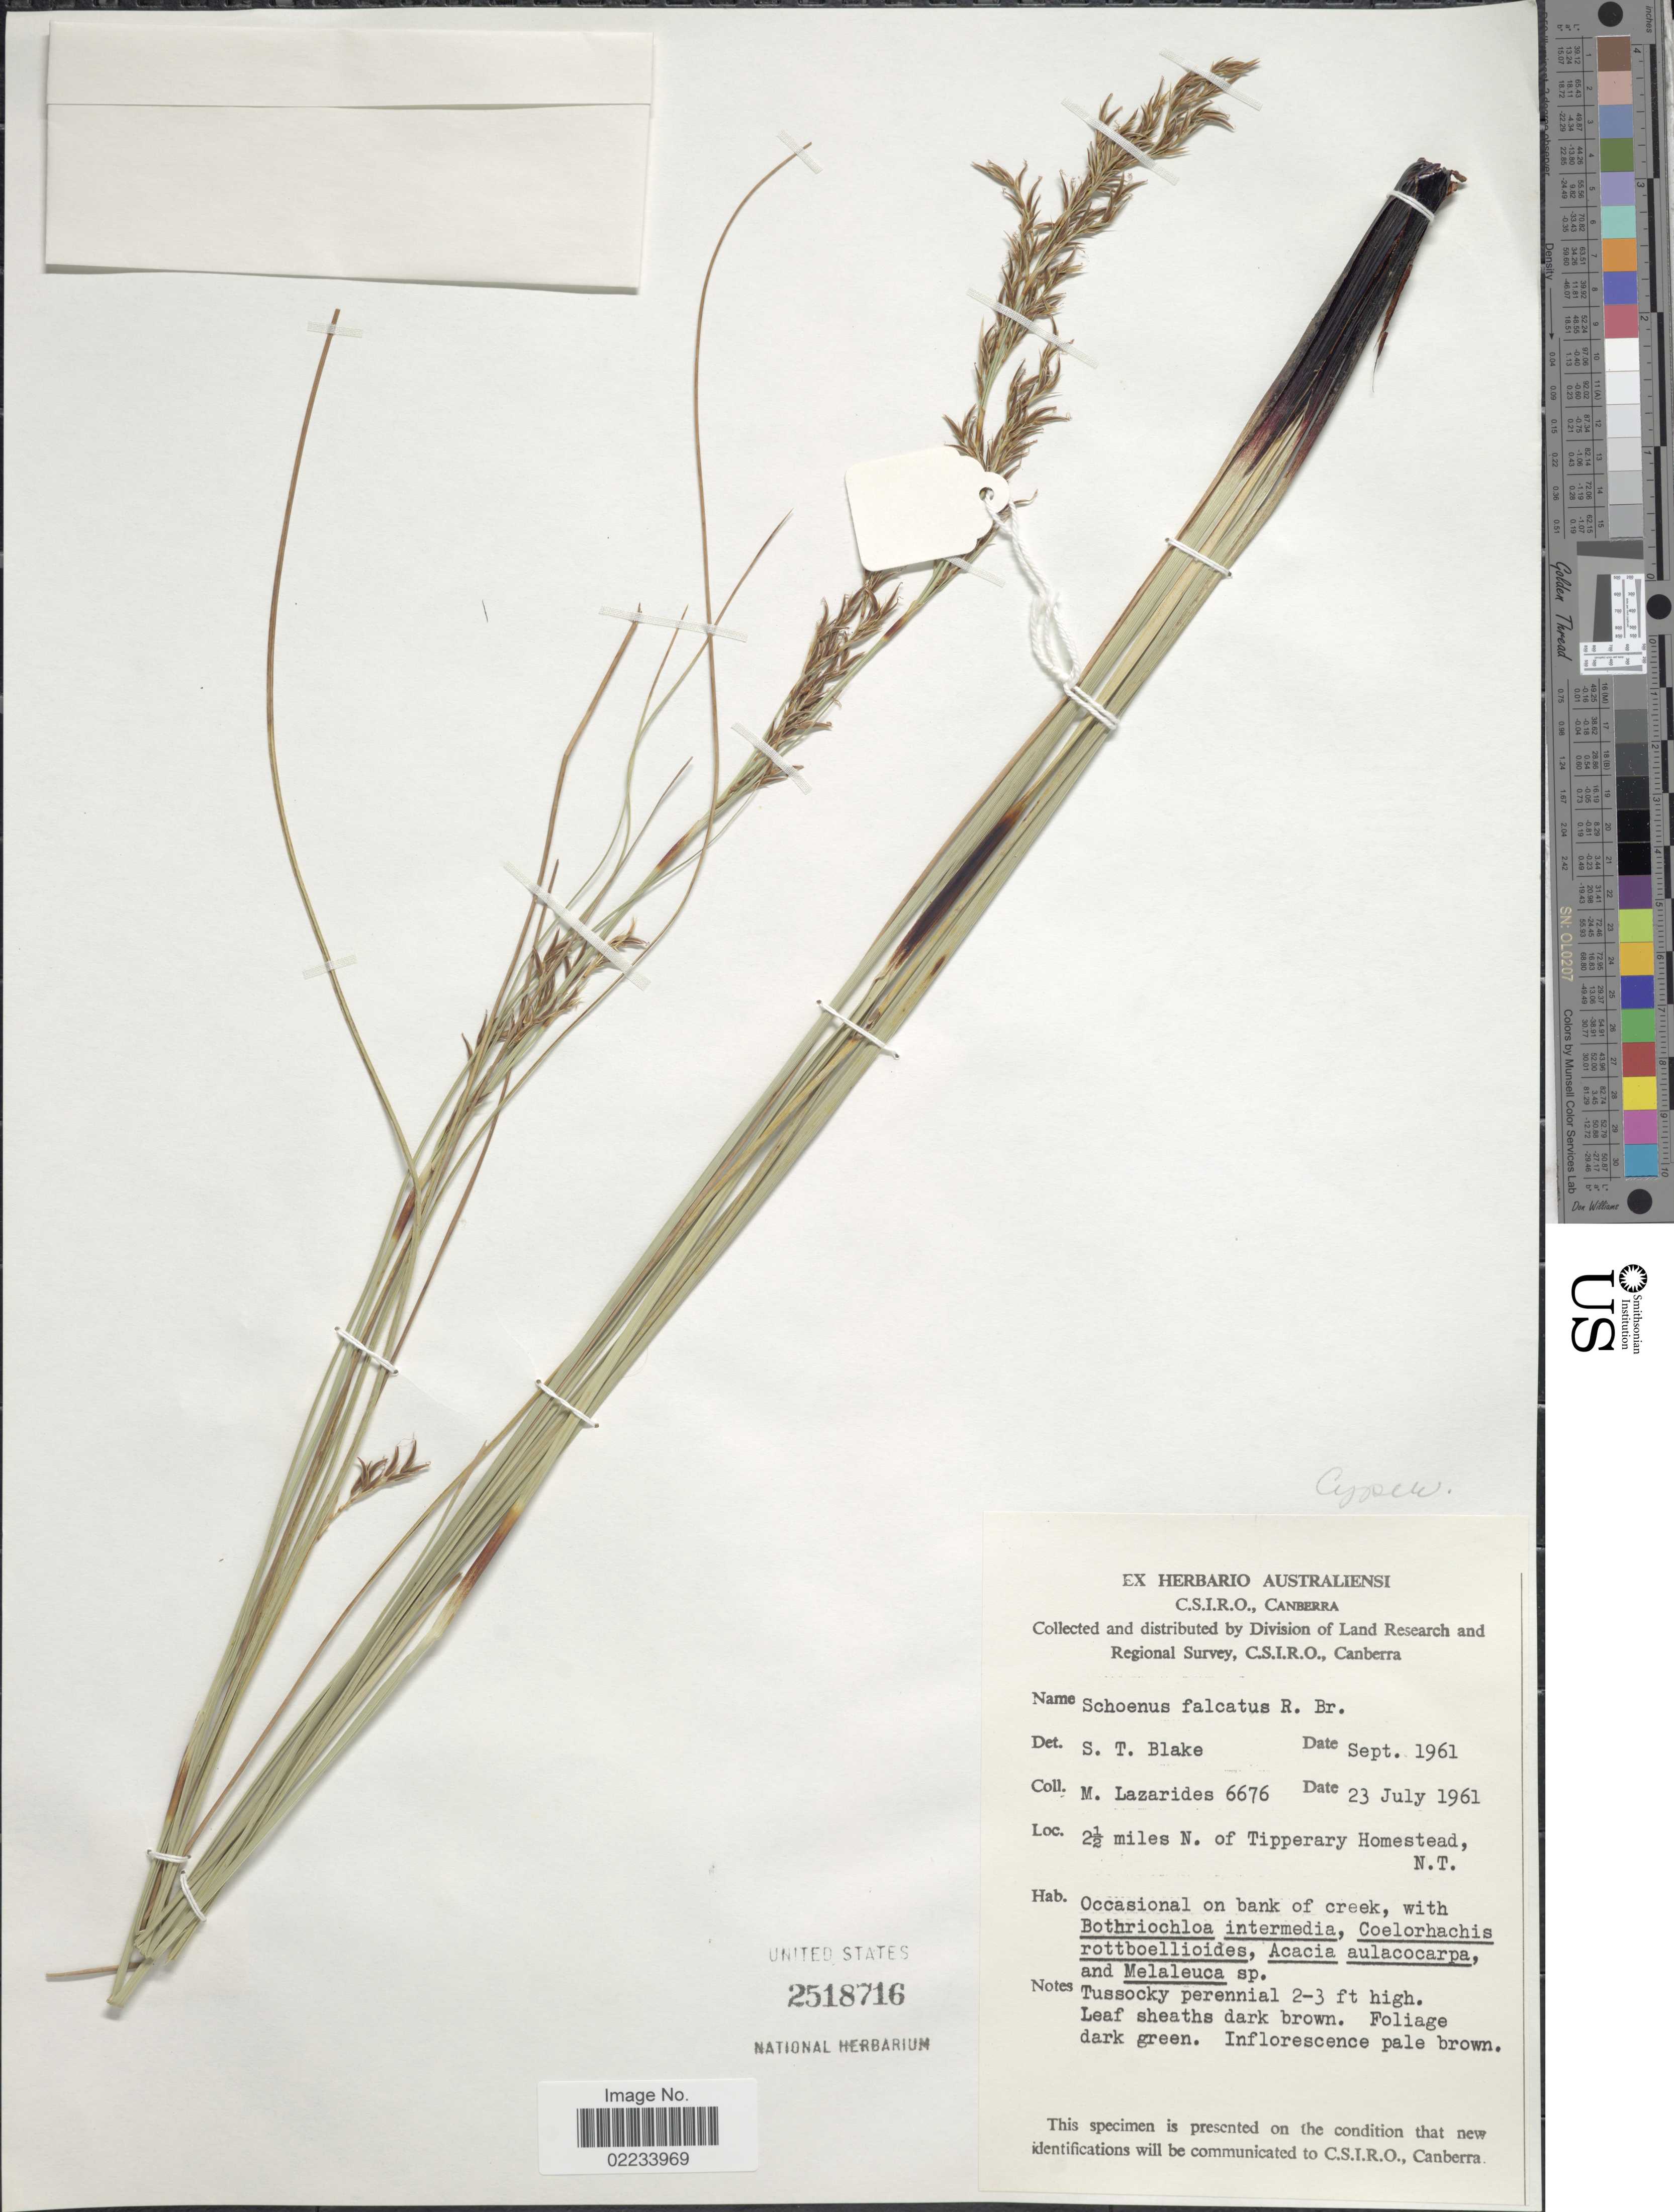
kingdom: Plantae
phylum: Tracheophyta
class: Liliopsida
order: Poales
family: Cyperaceae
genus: Schoenus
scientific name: Schoenus falcatus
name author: R. Br.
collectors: M. Lazarides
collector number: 6676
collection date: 1961-07-23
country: Australia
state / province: Northern Territory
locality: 2½ miles N of Tipperary Homestead, N,T., Occasional on bank of creek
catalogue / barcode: US 2518716